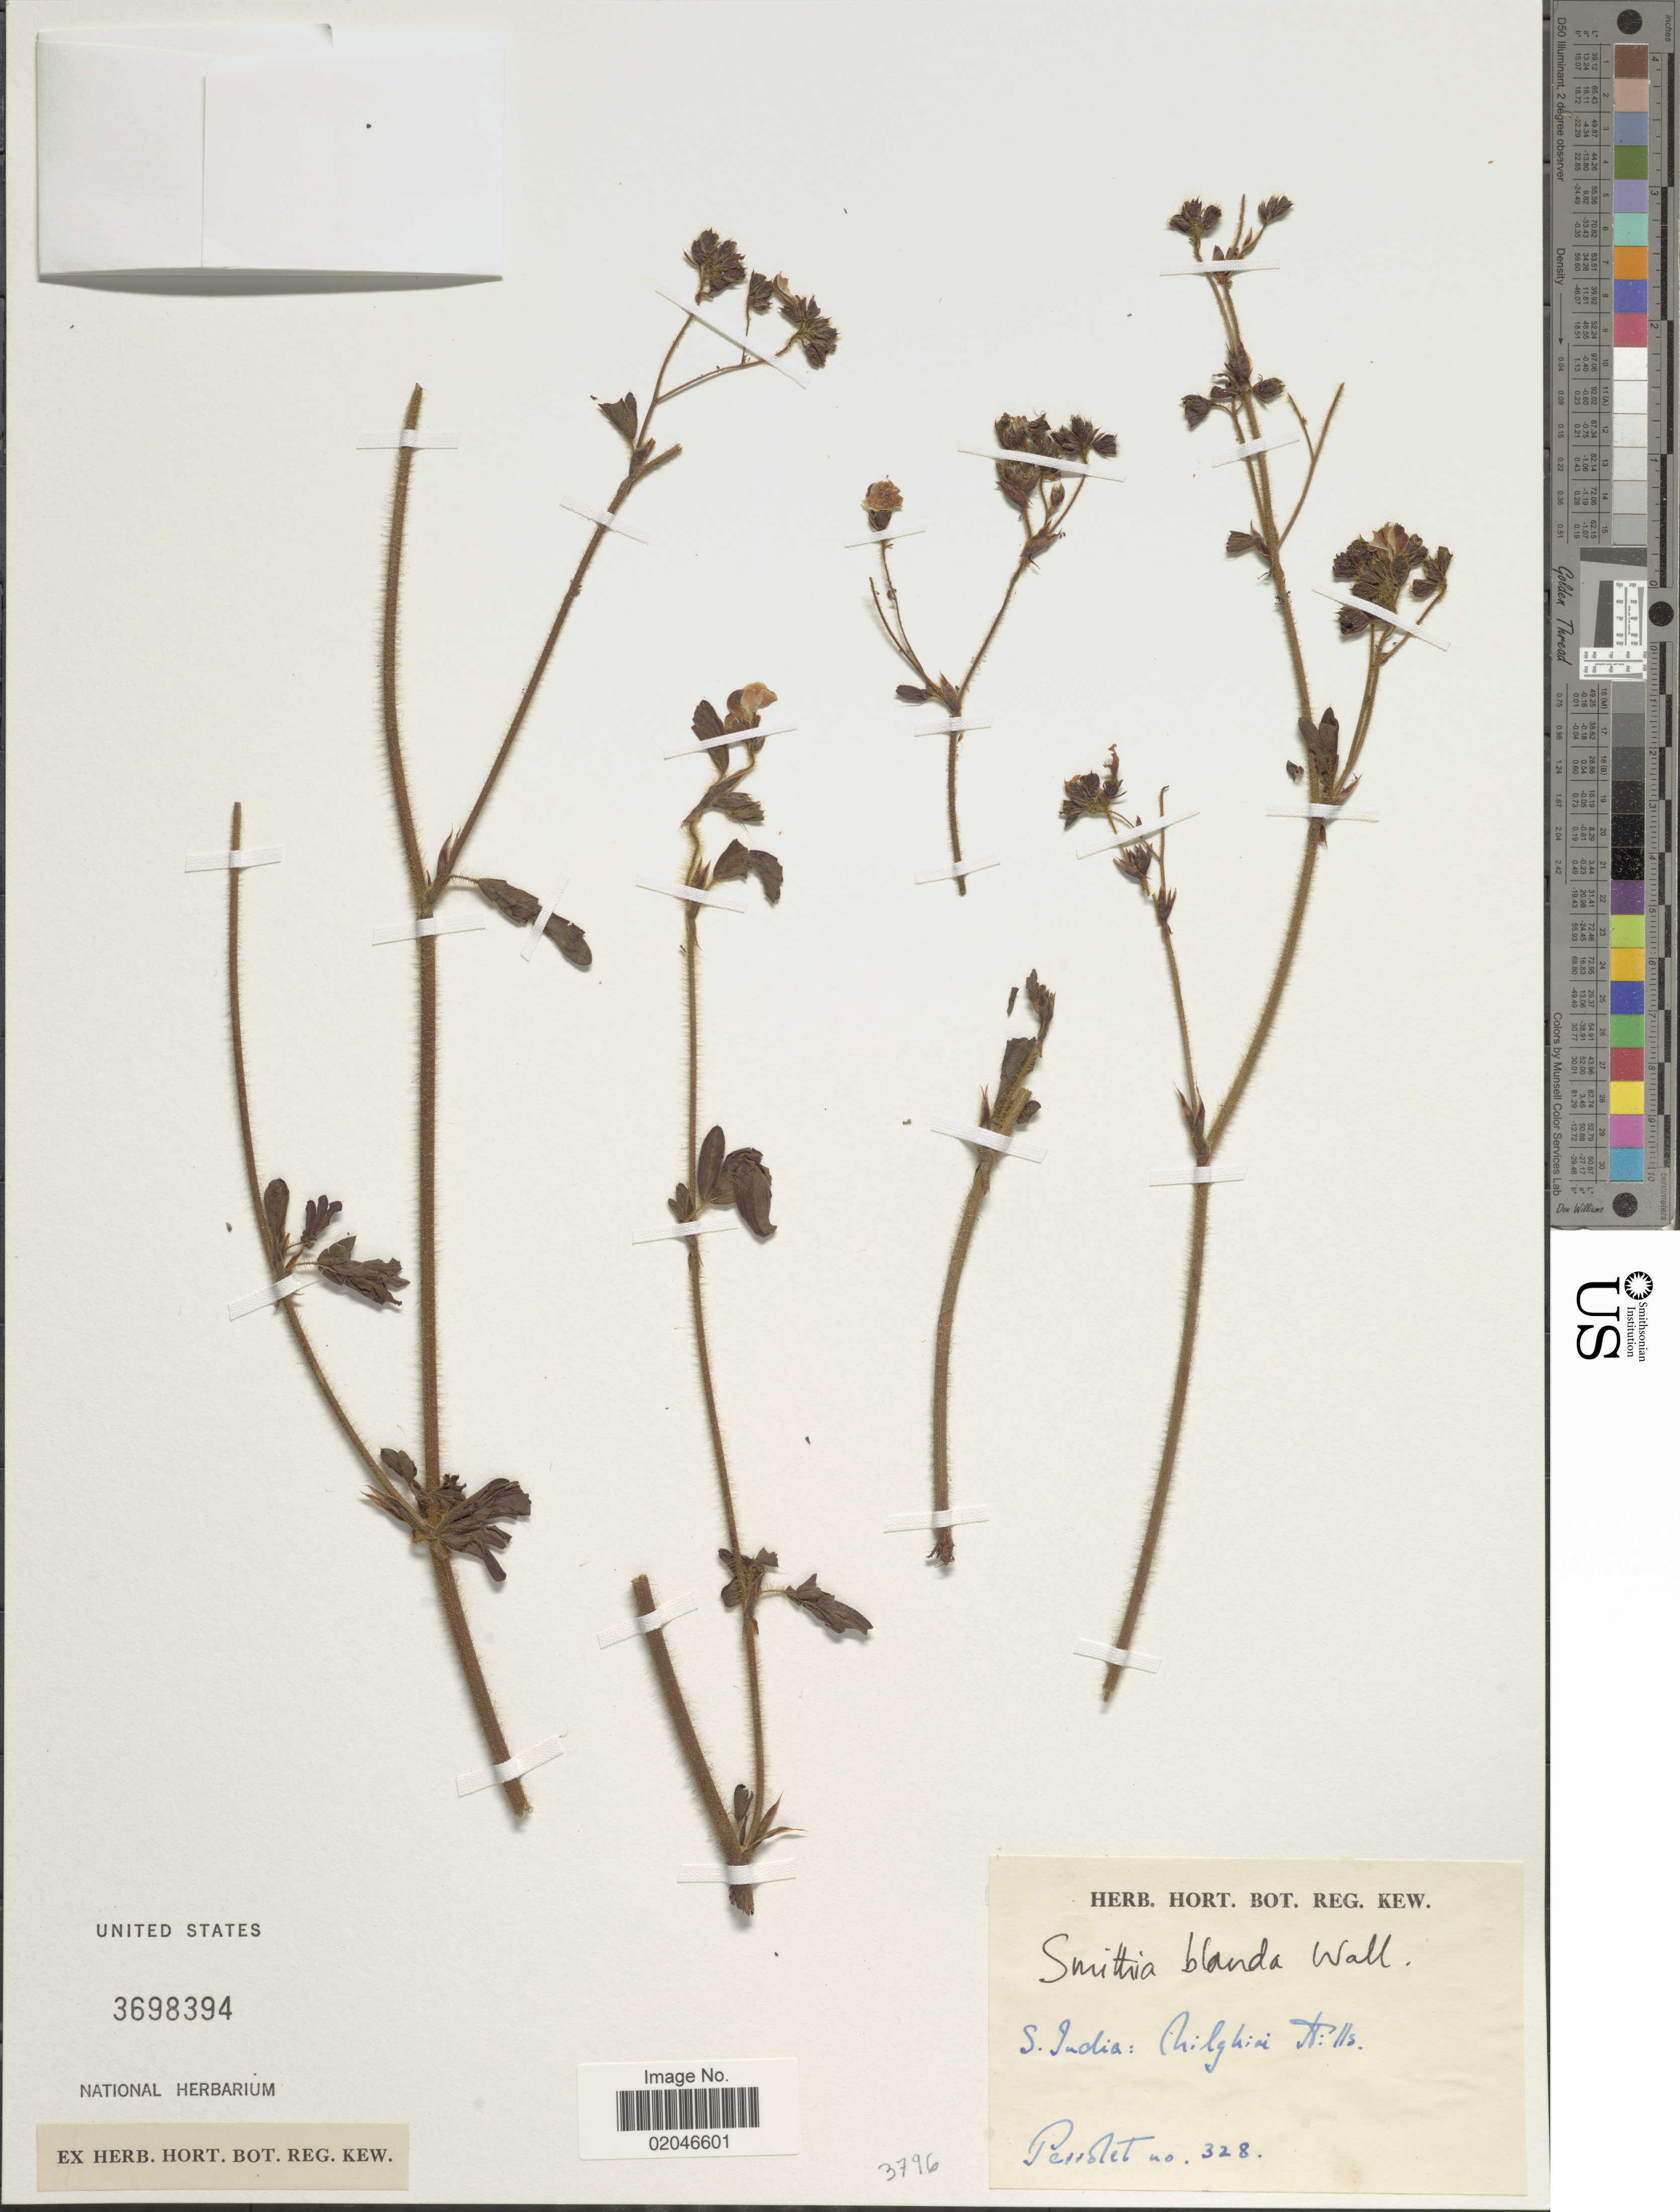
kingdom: Plantae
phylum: Tracheophyta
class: Magnoliopsida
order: Fabales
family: Fabaceae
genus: Smithia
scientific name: Smithia blanda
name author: Wall.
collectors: Perrolet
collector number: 328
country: India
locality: S. India: Nilghiri Hills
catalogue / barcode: US 3698394